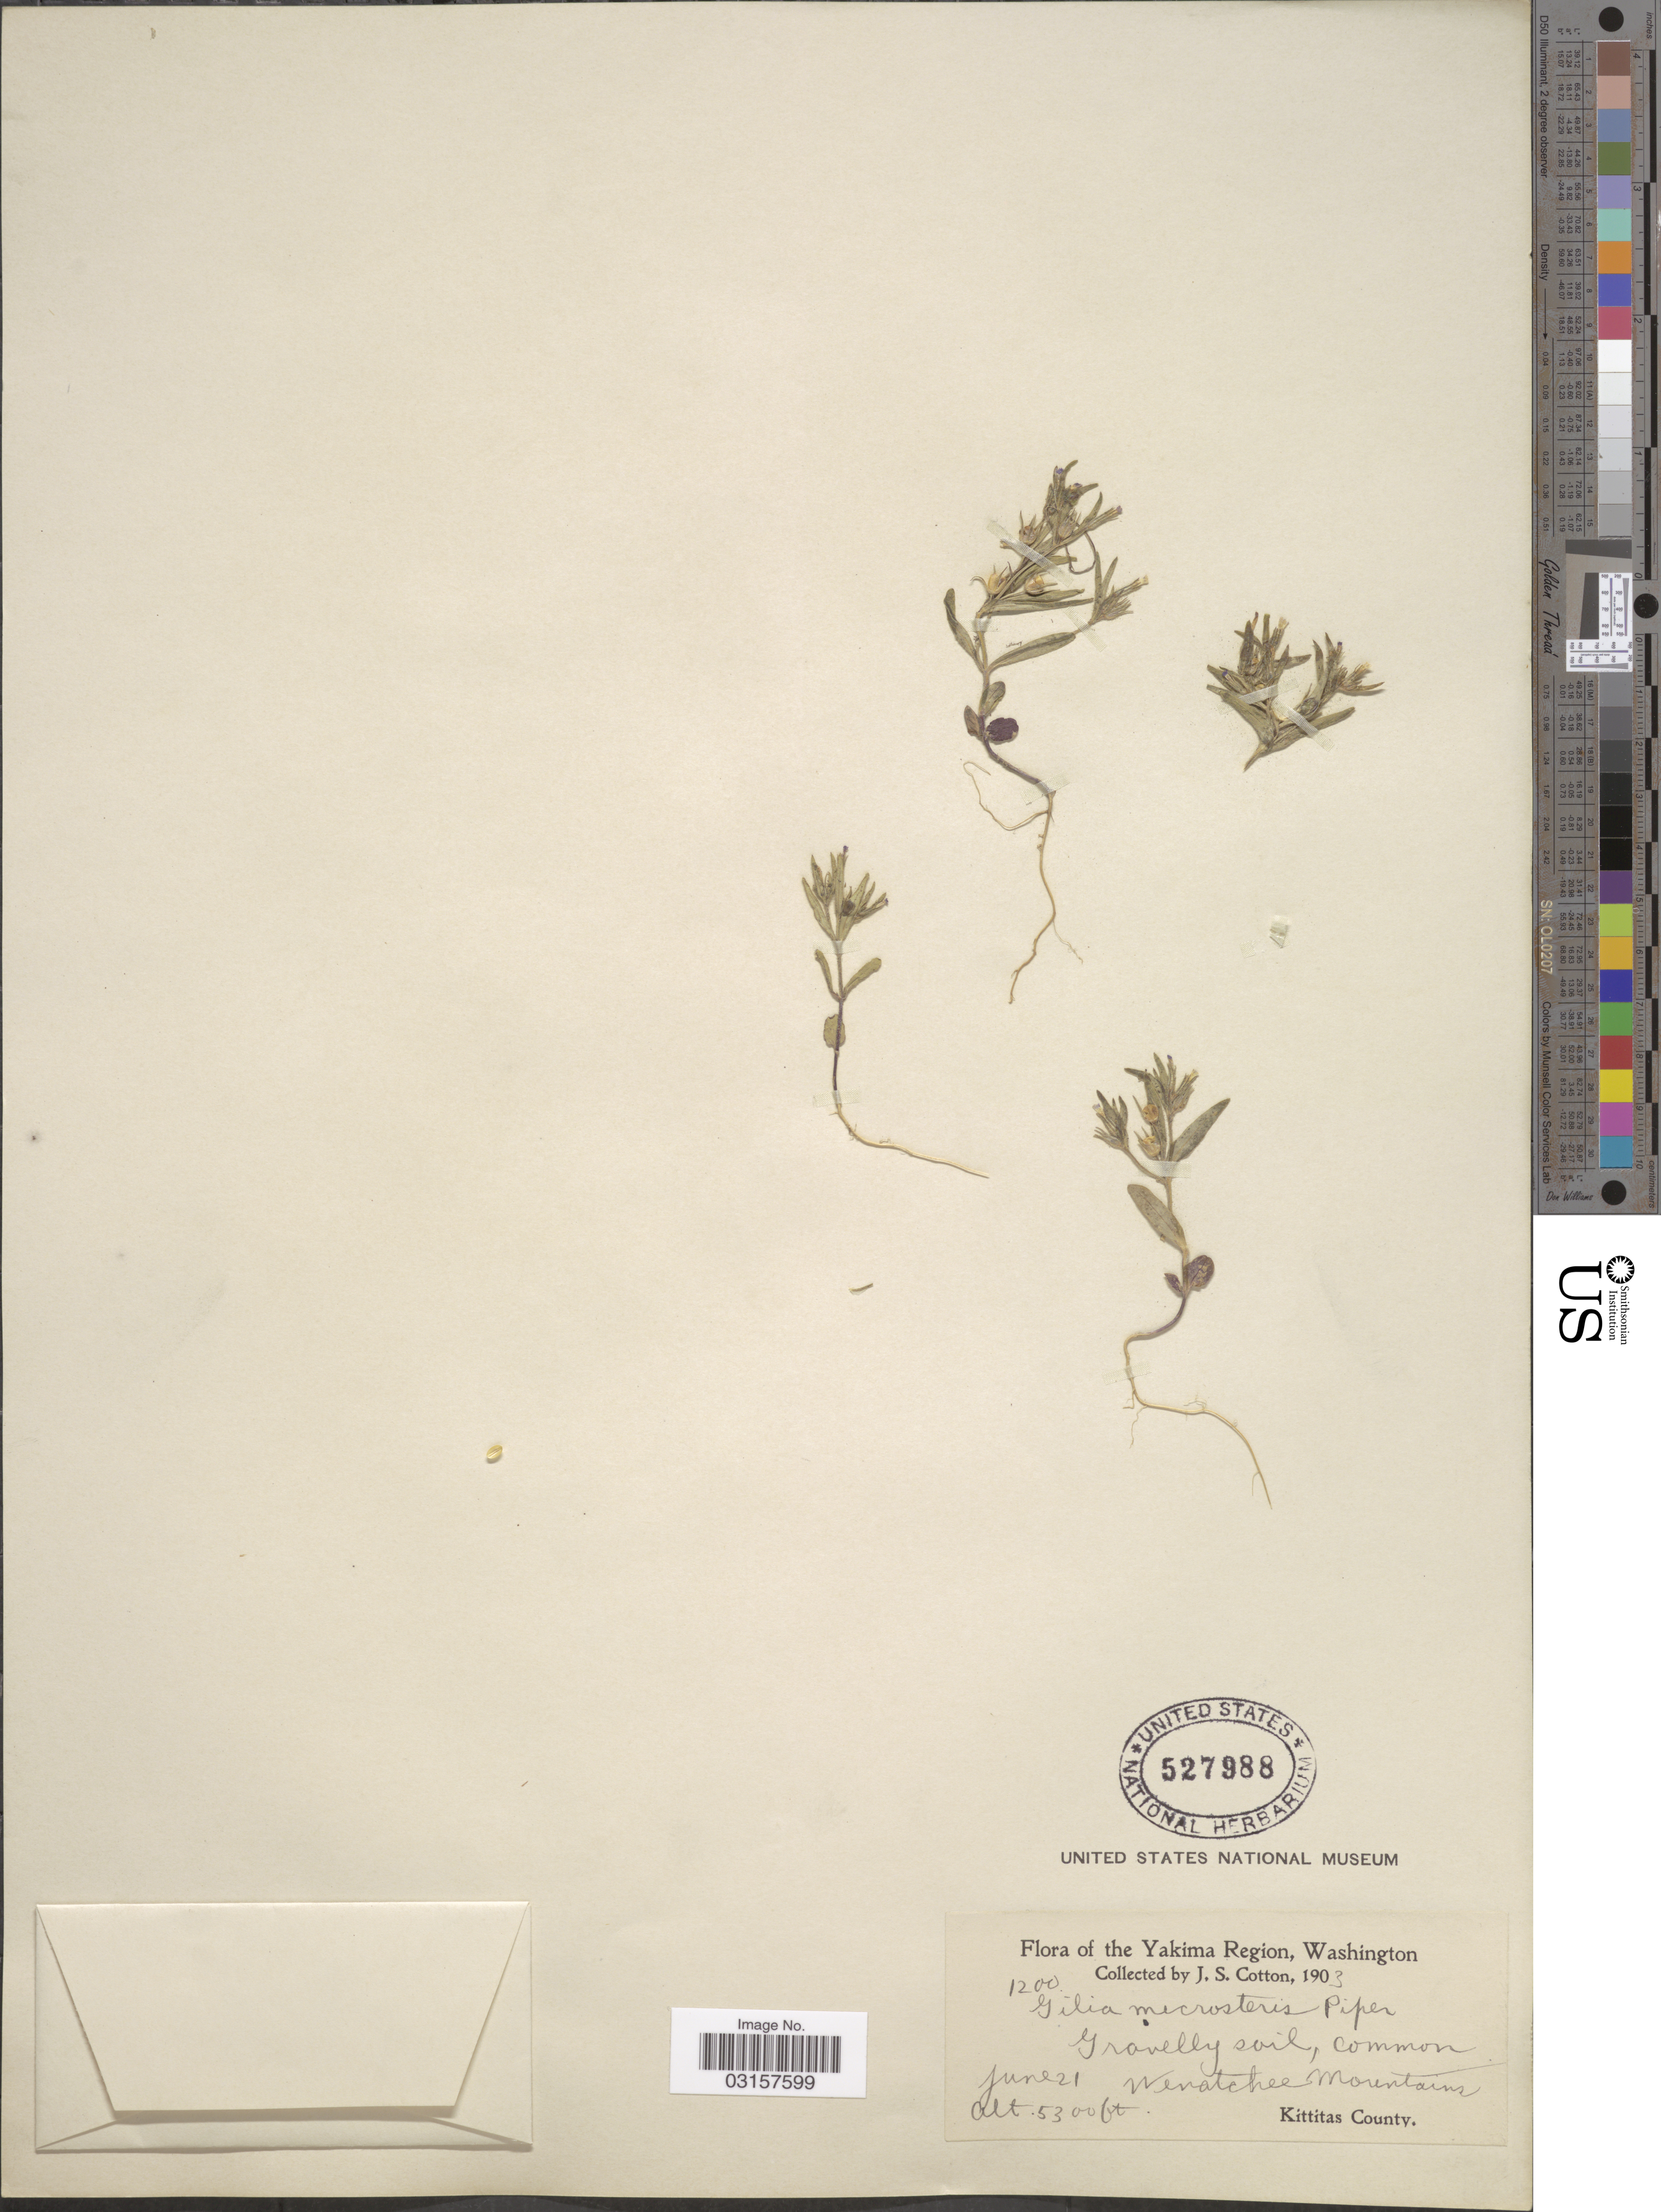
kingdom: Plantae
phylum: Tracheophyta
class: Magnoliopsida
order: Ericales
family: Polemoniaceae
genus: Microsteris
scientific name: Microsteris gracilis var. gracilis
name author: (Hook.) Greene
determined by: (US) Smithsonian Institution - National Museum of Natural History - Department of Botany (UNITED STATES)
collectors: J. S. Cotton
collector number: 1200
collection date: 1903-06-21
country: United States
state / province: Washington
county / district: Kittitas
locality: Yakima Region, Wenatchee Mountains, Kittitas County.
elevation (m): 1615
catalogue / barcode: US 527988